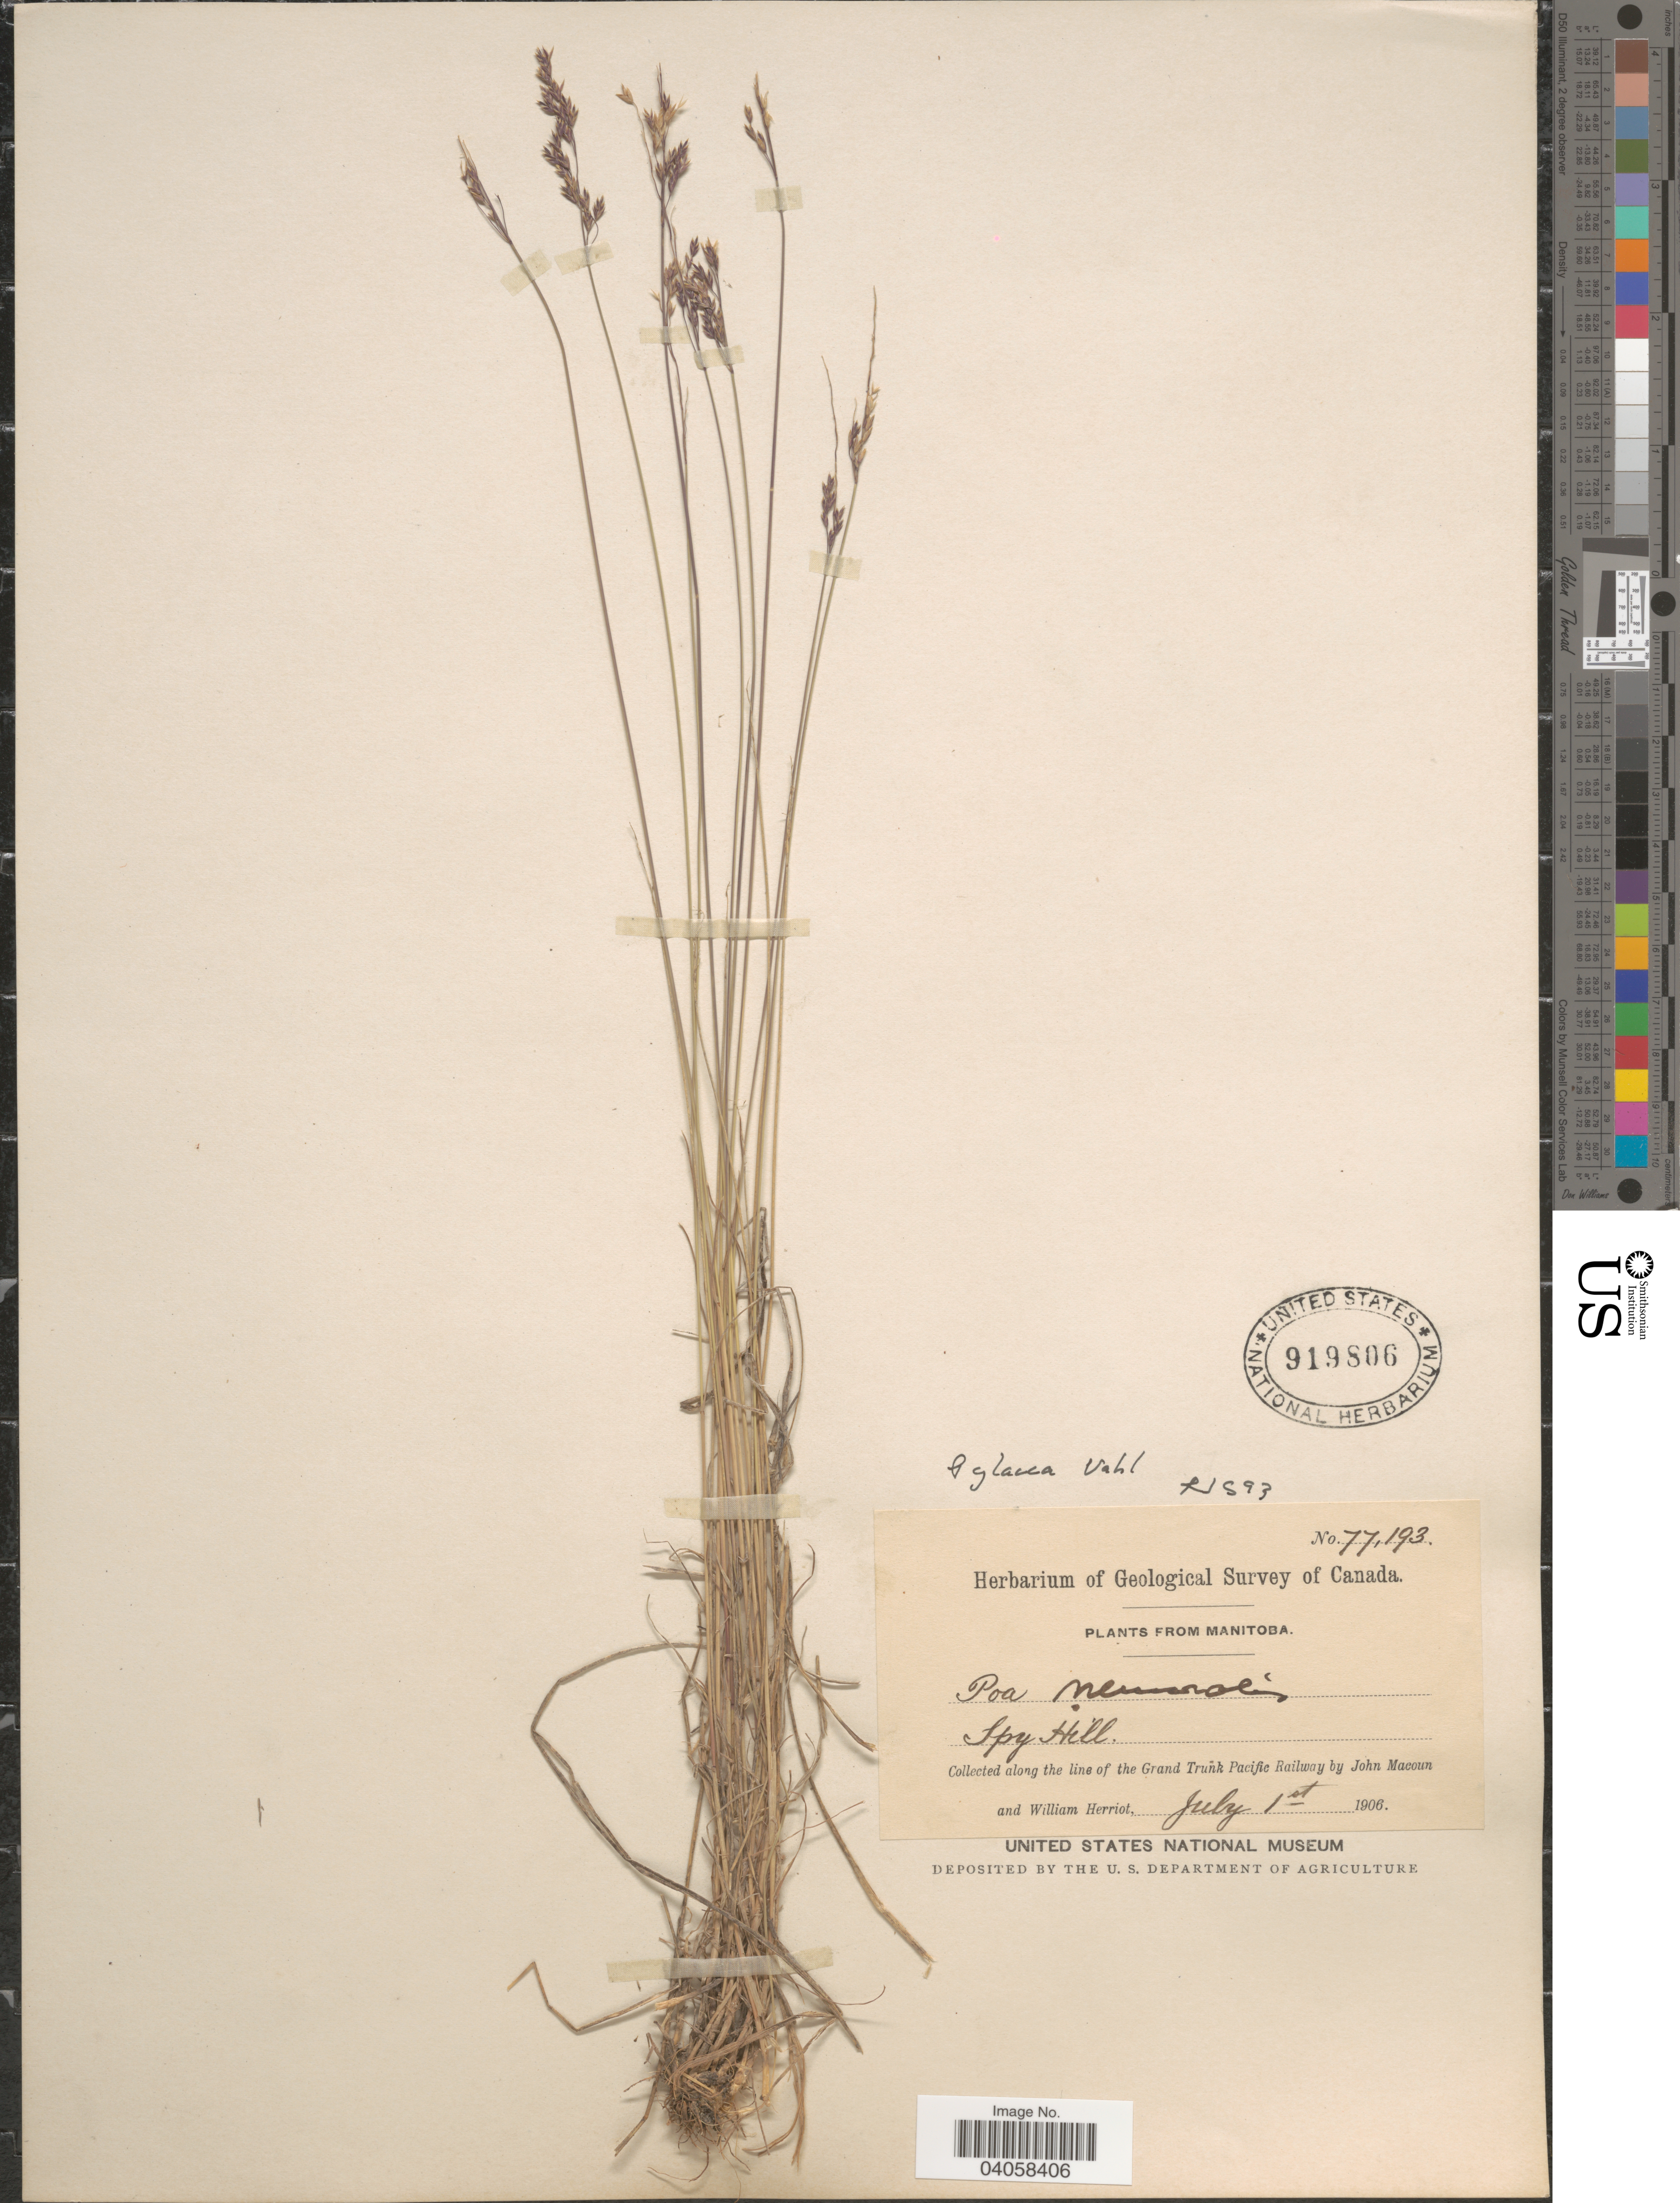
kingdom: Plantae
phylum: Tracheophyta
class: Liliopsida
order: Poales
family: Poaceae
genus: Poa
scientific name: Poa glauca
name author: Vahl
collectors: J. Macoun & W. Herriot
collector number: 77193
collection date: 1906-07-01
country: Canada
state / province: Manitoba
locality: Spy Hill. Along the line of the Grand Trunk Pacific Railway.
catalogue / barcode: US 919806